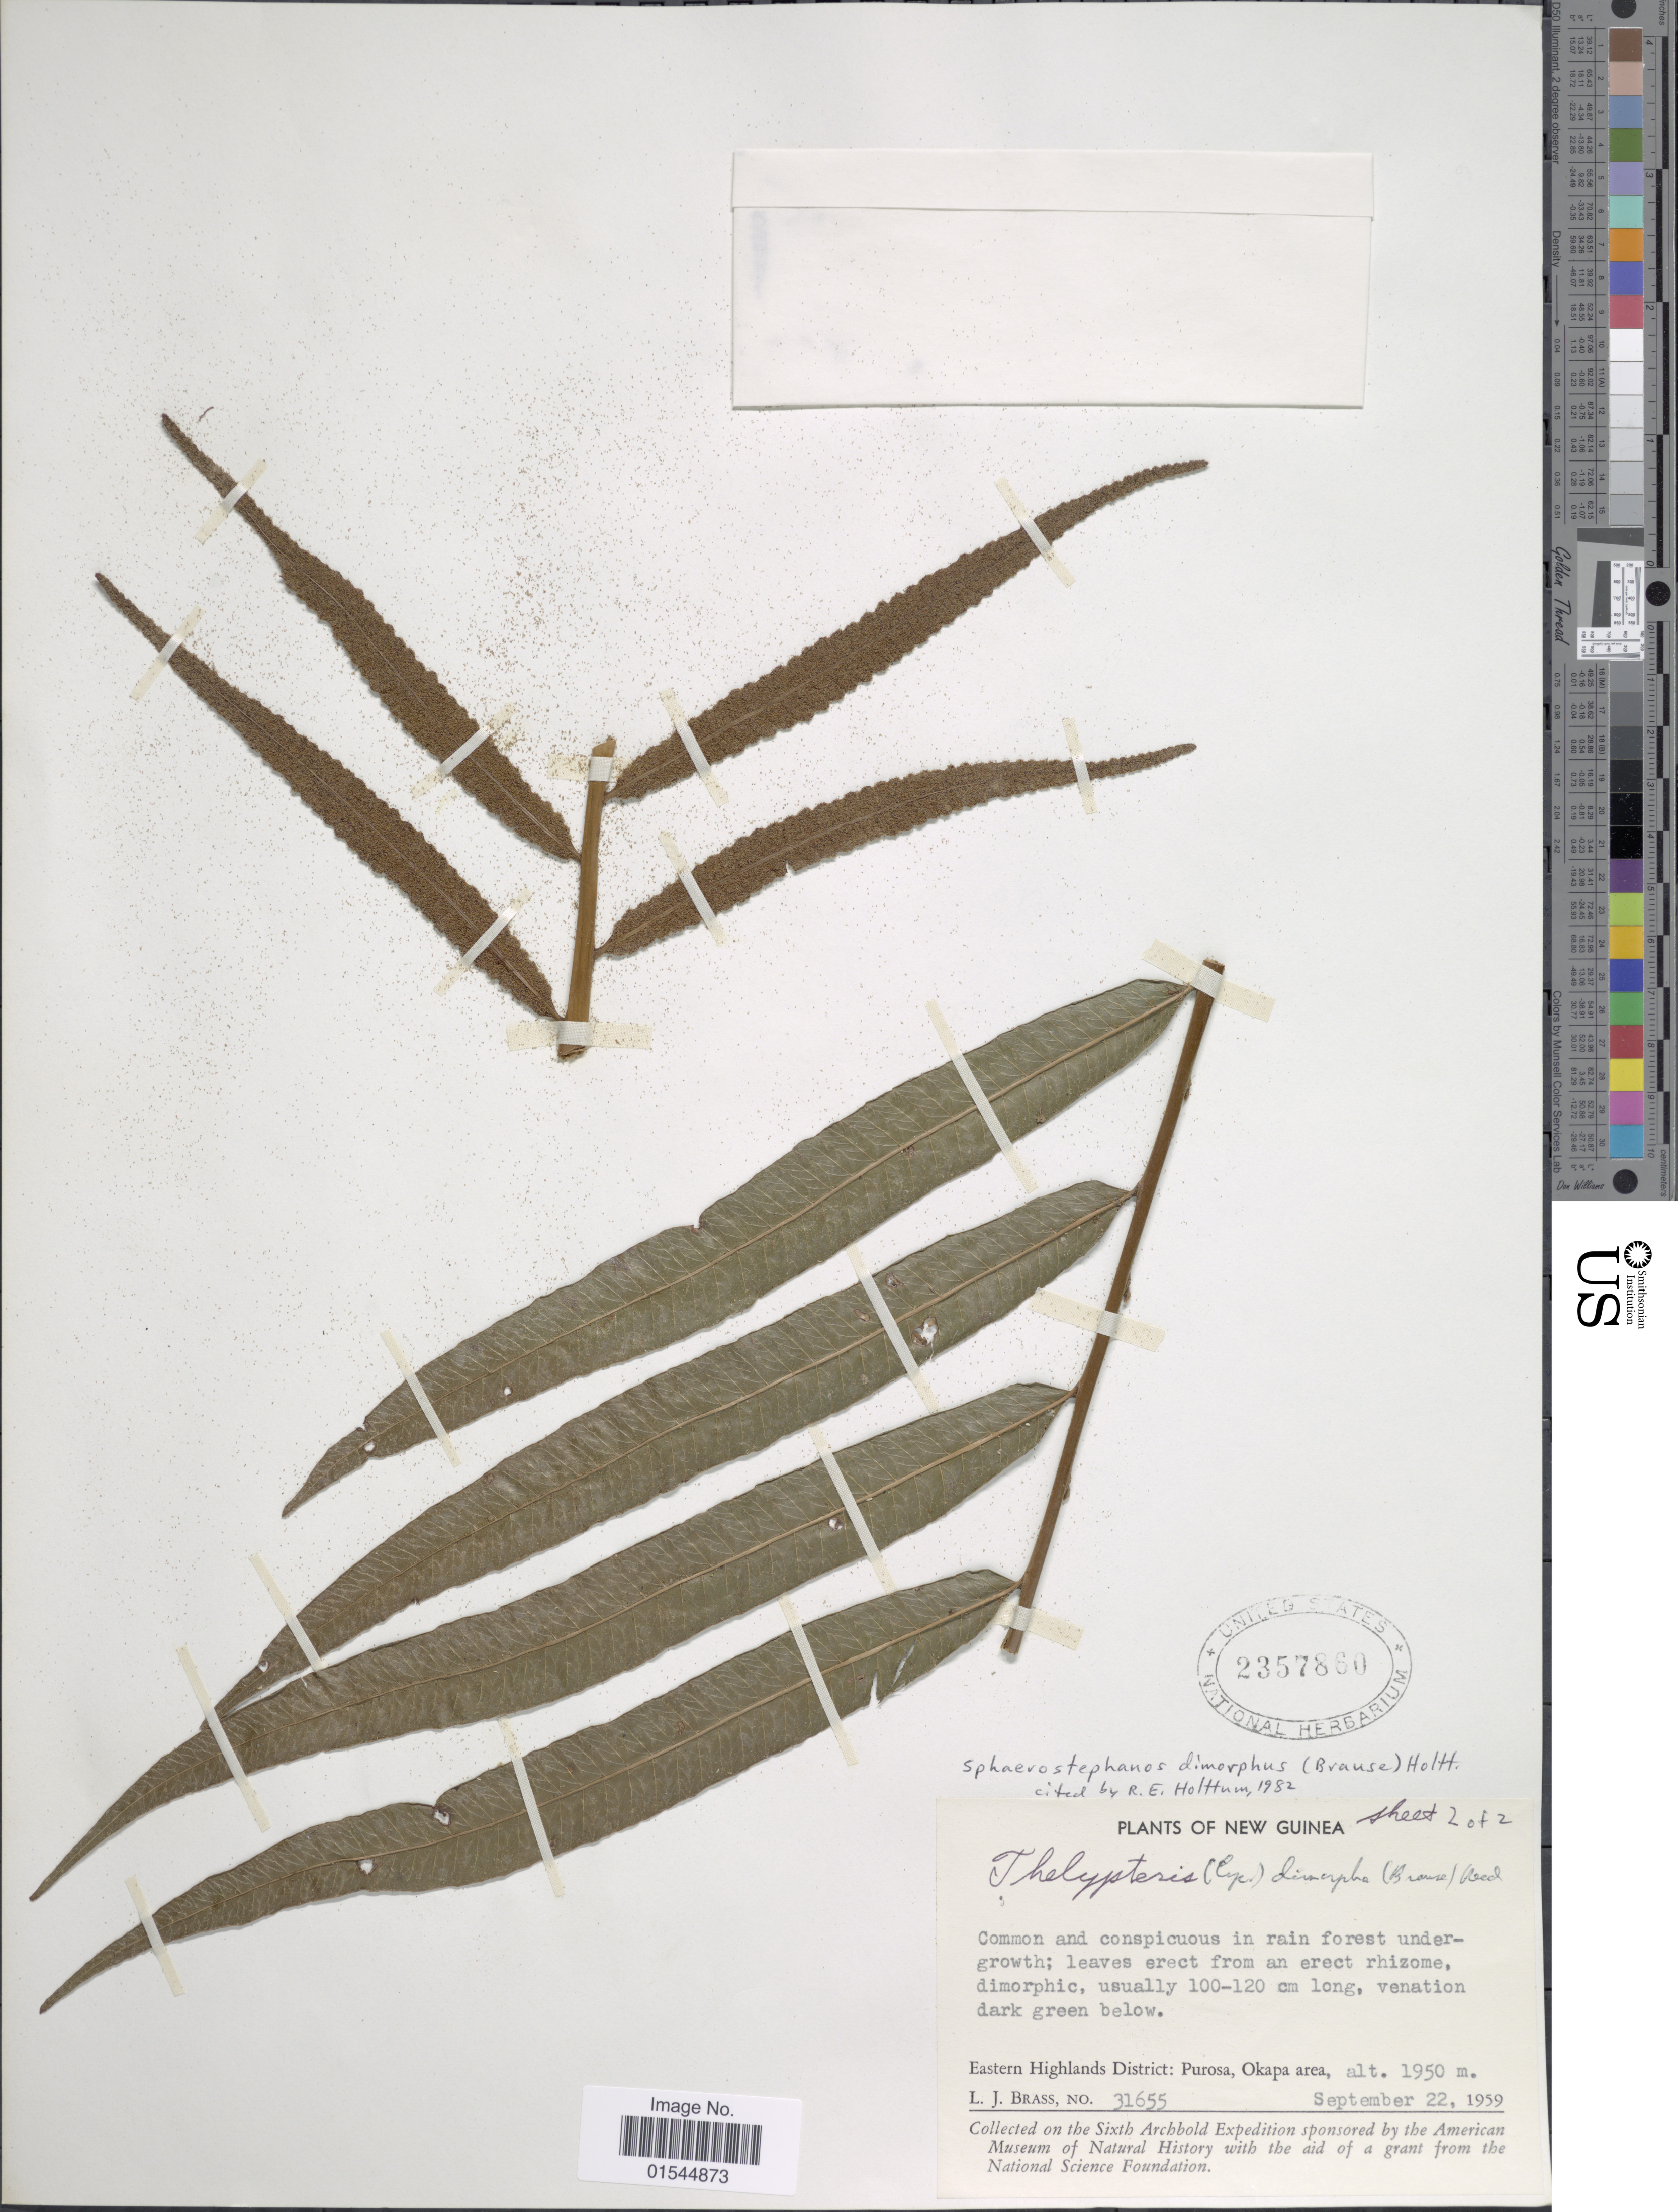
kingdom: Plantae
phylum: Tracheophyta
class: Polypodiopsida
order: Polypodiales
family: Thelypteridaceae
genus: Sphaerostephanos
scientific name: Sphaerostephanos dimorphus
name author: (Brause) Holttum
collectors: L. J. Brass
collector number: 31655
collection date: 1959-09-22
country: Papua New Guinea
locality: New Guinea, Eastern Highlands District: Purosa, Okapa area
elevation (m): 1950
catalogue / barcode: US 2357860